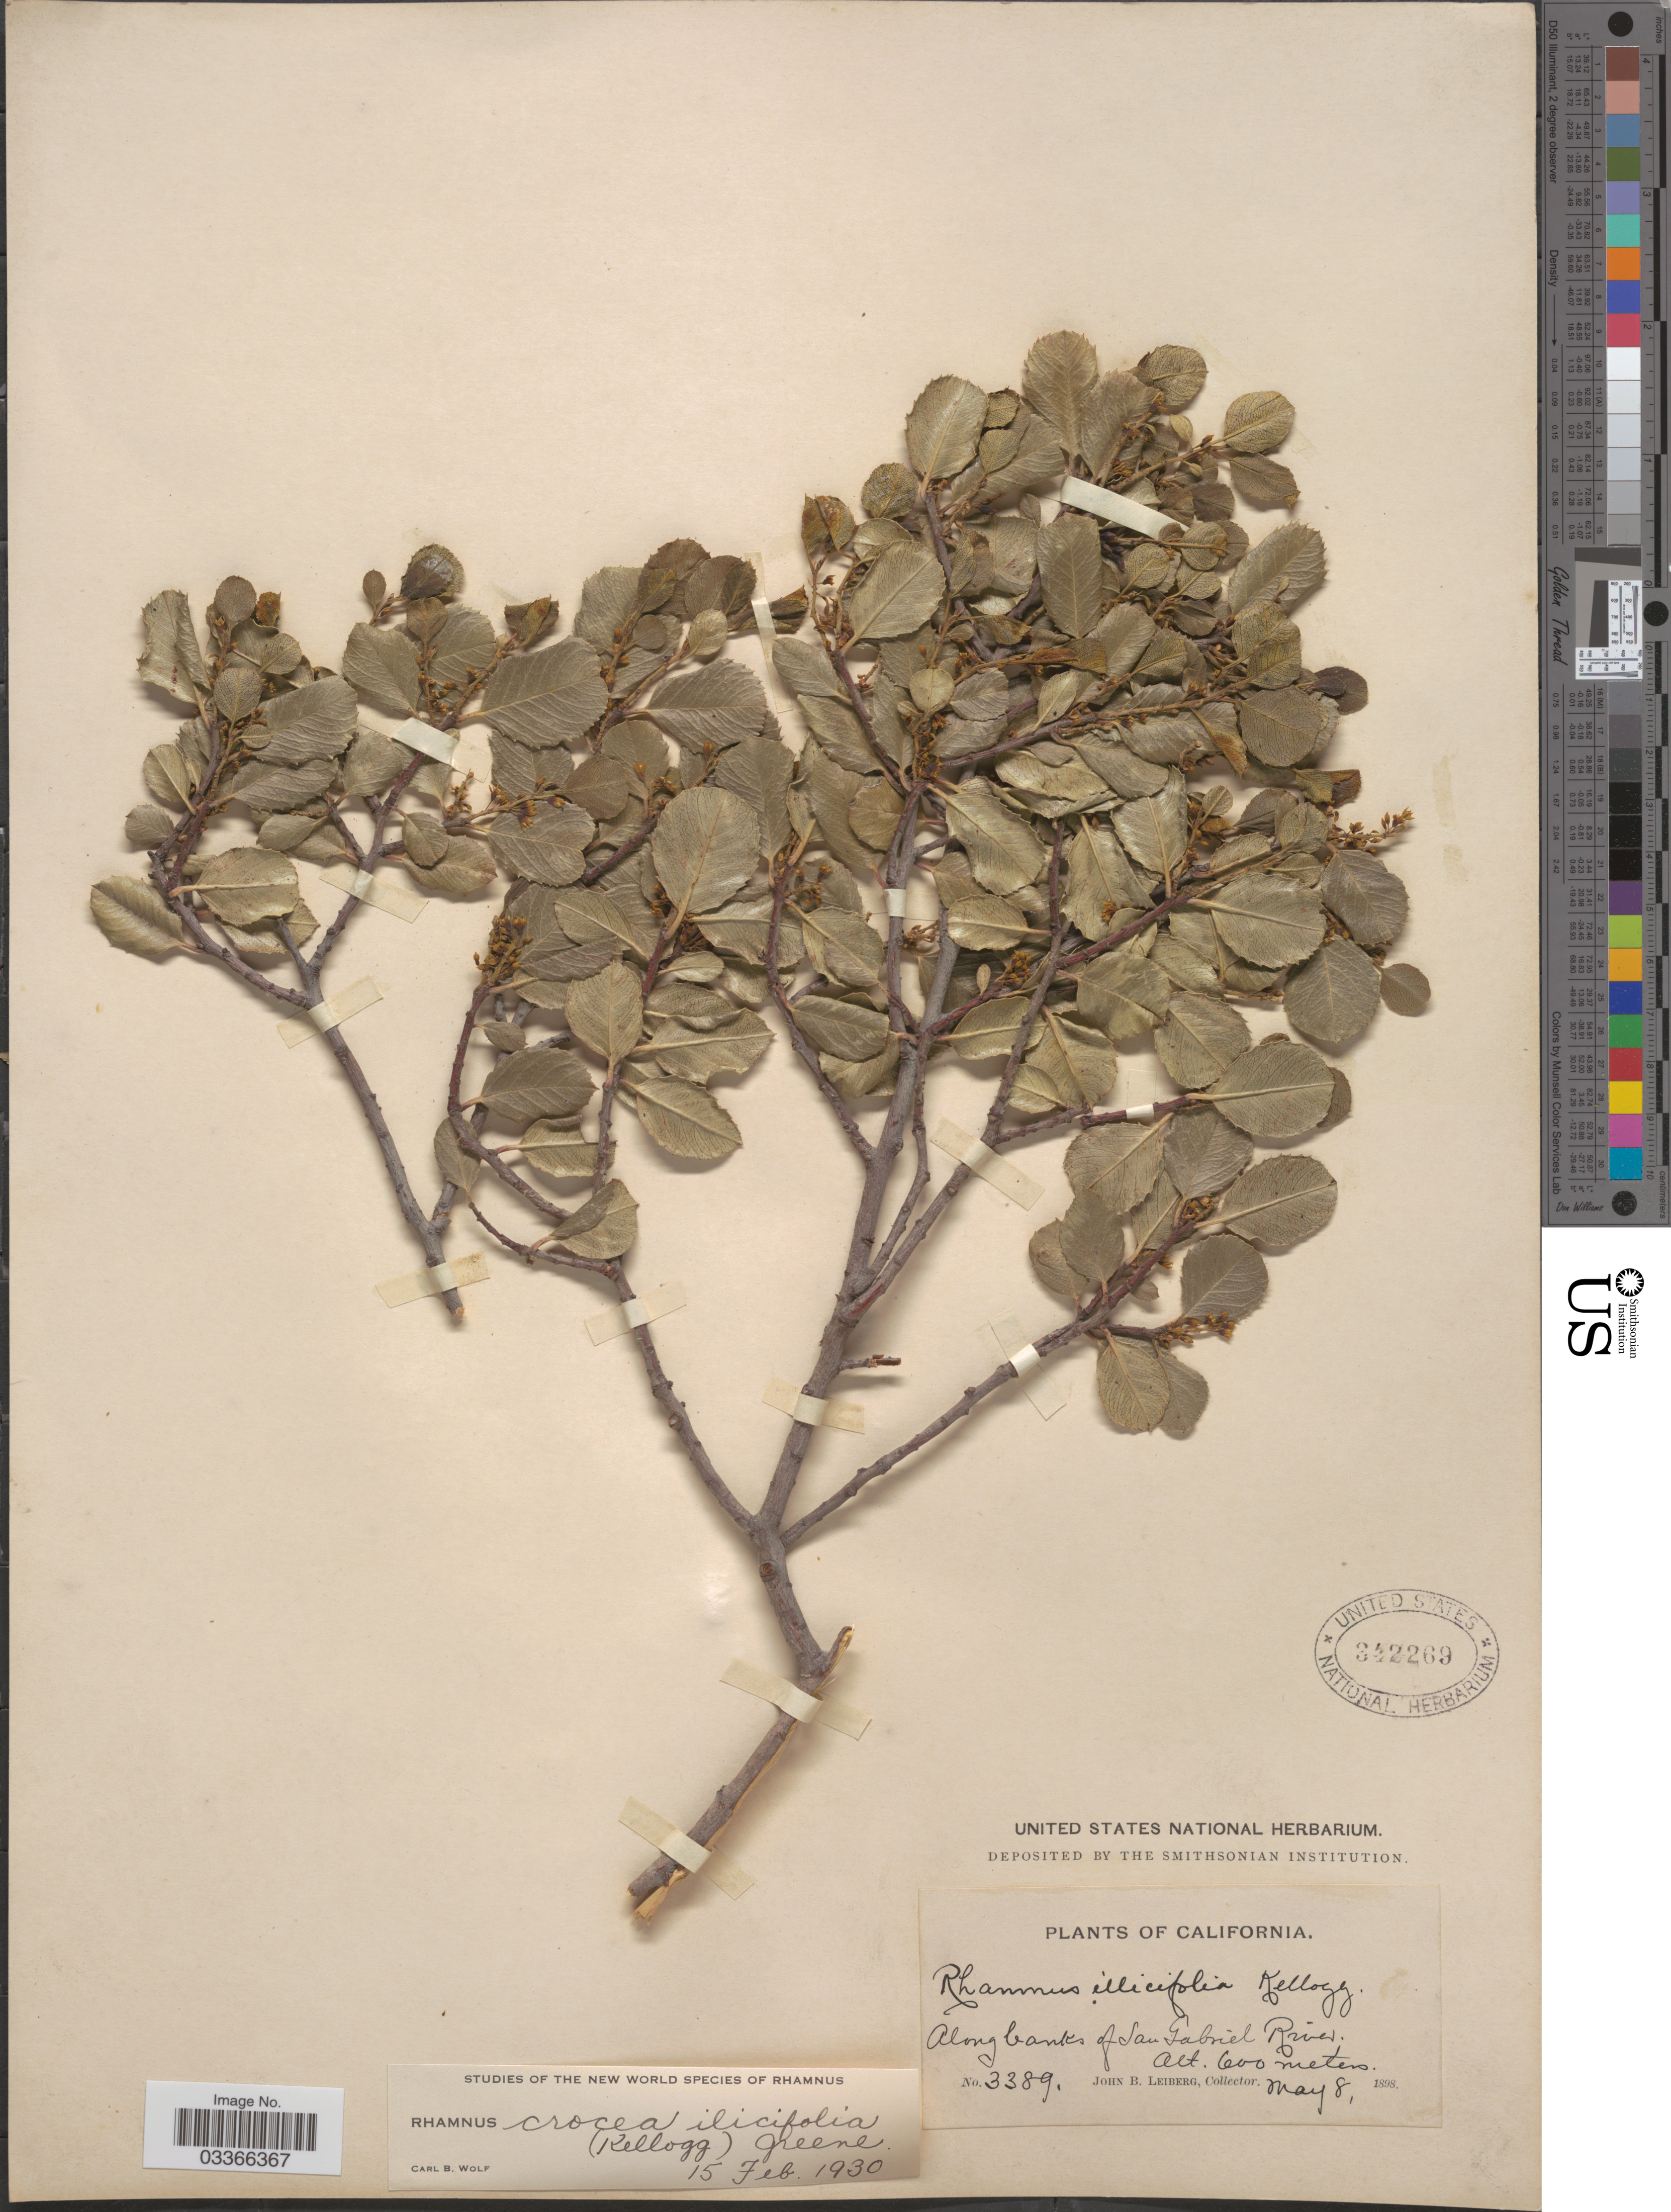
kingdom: Plantae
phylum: Tracheophyta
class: Magnoliopsida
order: Rosales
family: Rhamnaceae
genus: Rhamnus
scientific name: Rhamnus crocea var. ilicifolia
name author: (Kellogg) Greene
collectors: J. B. Leiberg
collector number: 3389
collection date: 1898-05-08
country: United States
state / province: California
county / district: Los Angeles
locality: Along banks of San Gabriel River.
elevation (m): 600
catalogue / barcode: US 342269